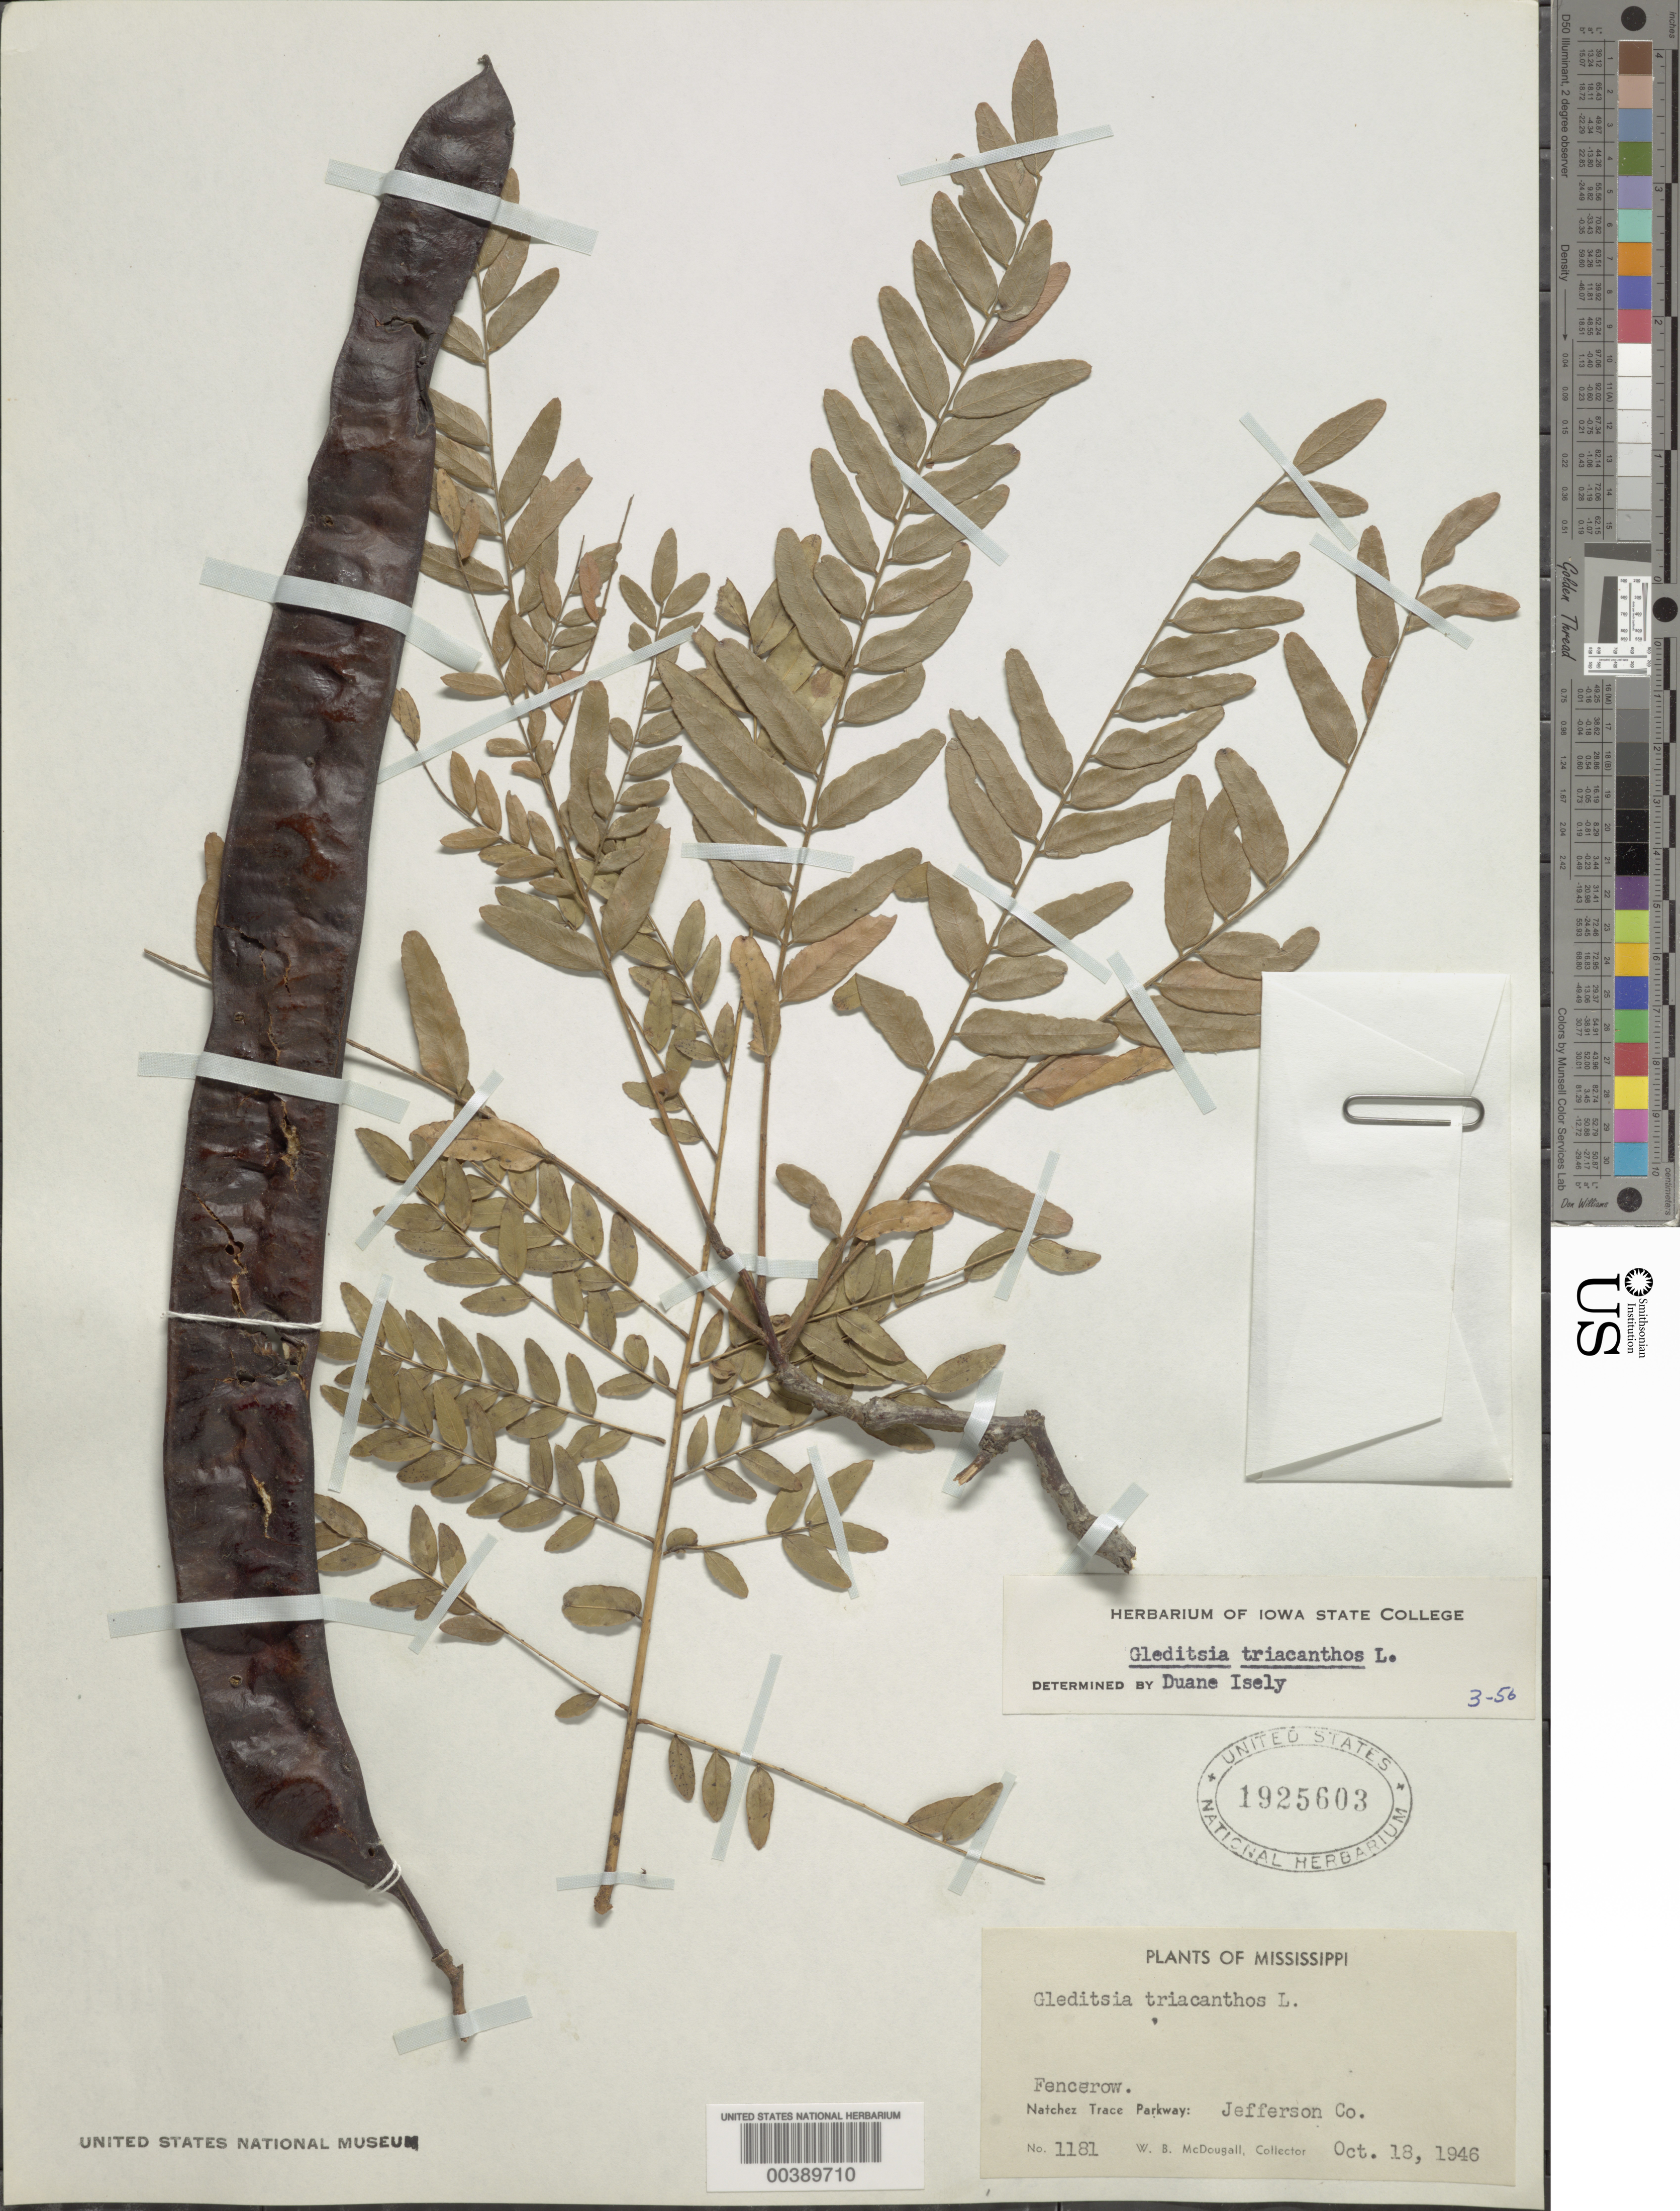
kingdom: Plantae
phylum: Tracheophyta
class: Magnoliopsida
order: Fabales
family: Fabaceae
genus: Gleditsia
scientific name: Gleditsia triacanthos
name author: L.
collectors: W. B. McDougall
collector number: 1181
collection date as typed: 18 Oct 1946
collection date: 1946-10-18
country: United States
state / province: Mississippi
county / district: Jefferson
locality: Natchez trace parkway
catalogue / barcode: US 1925603